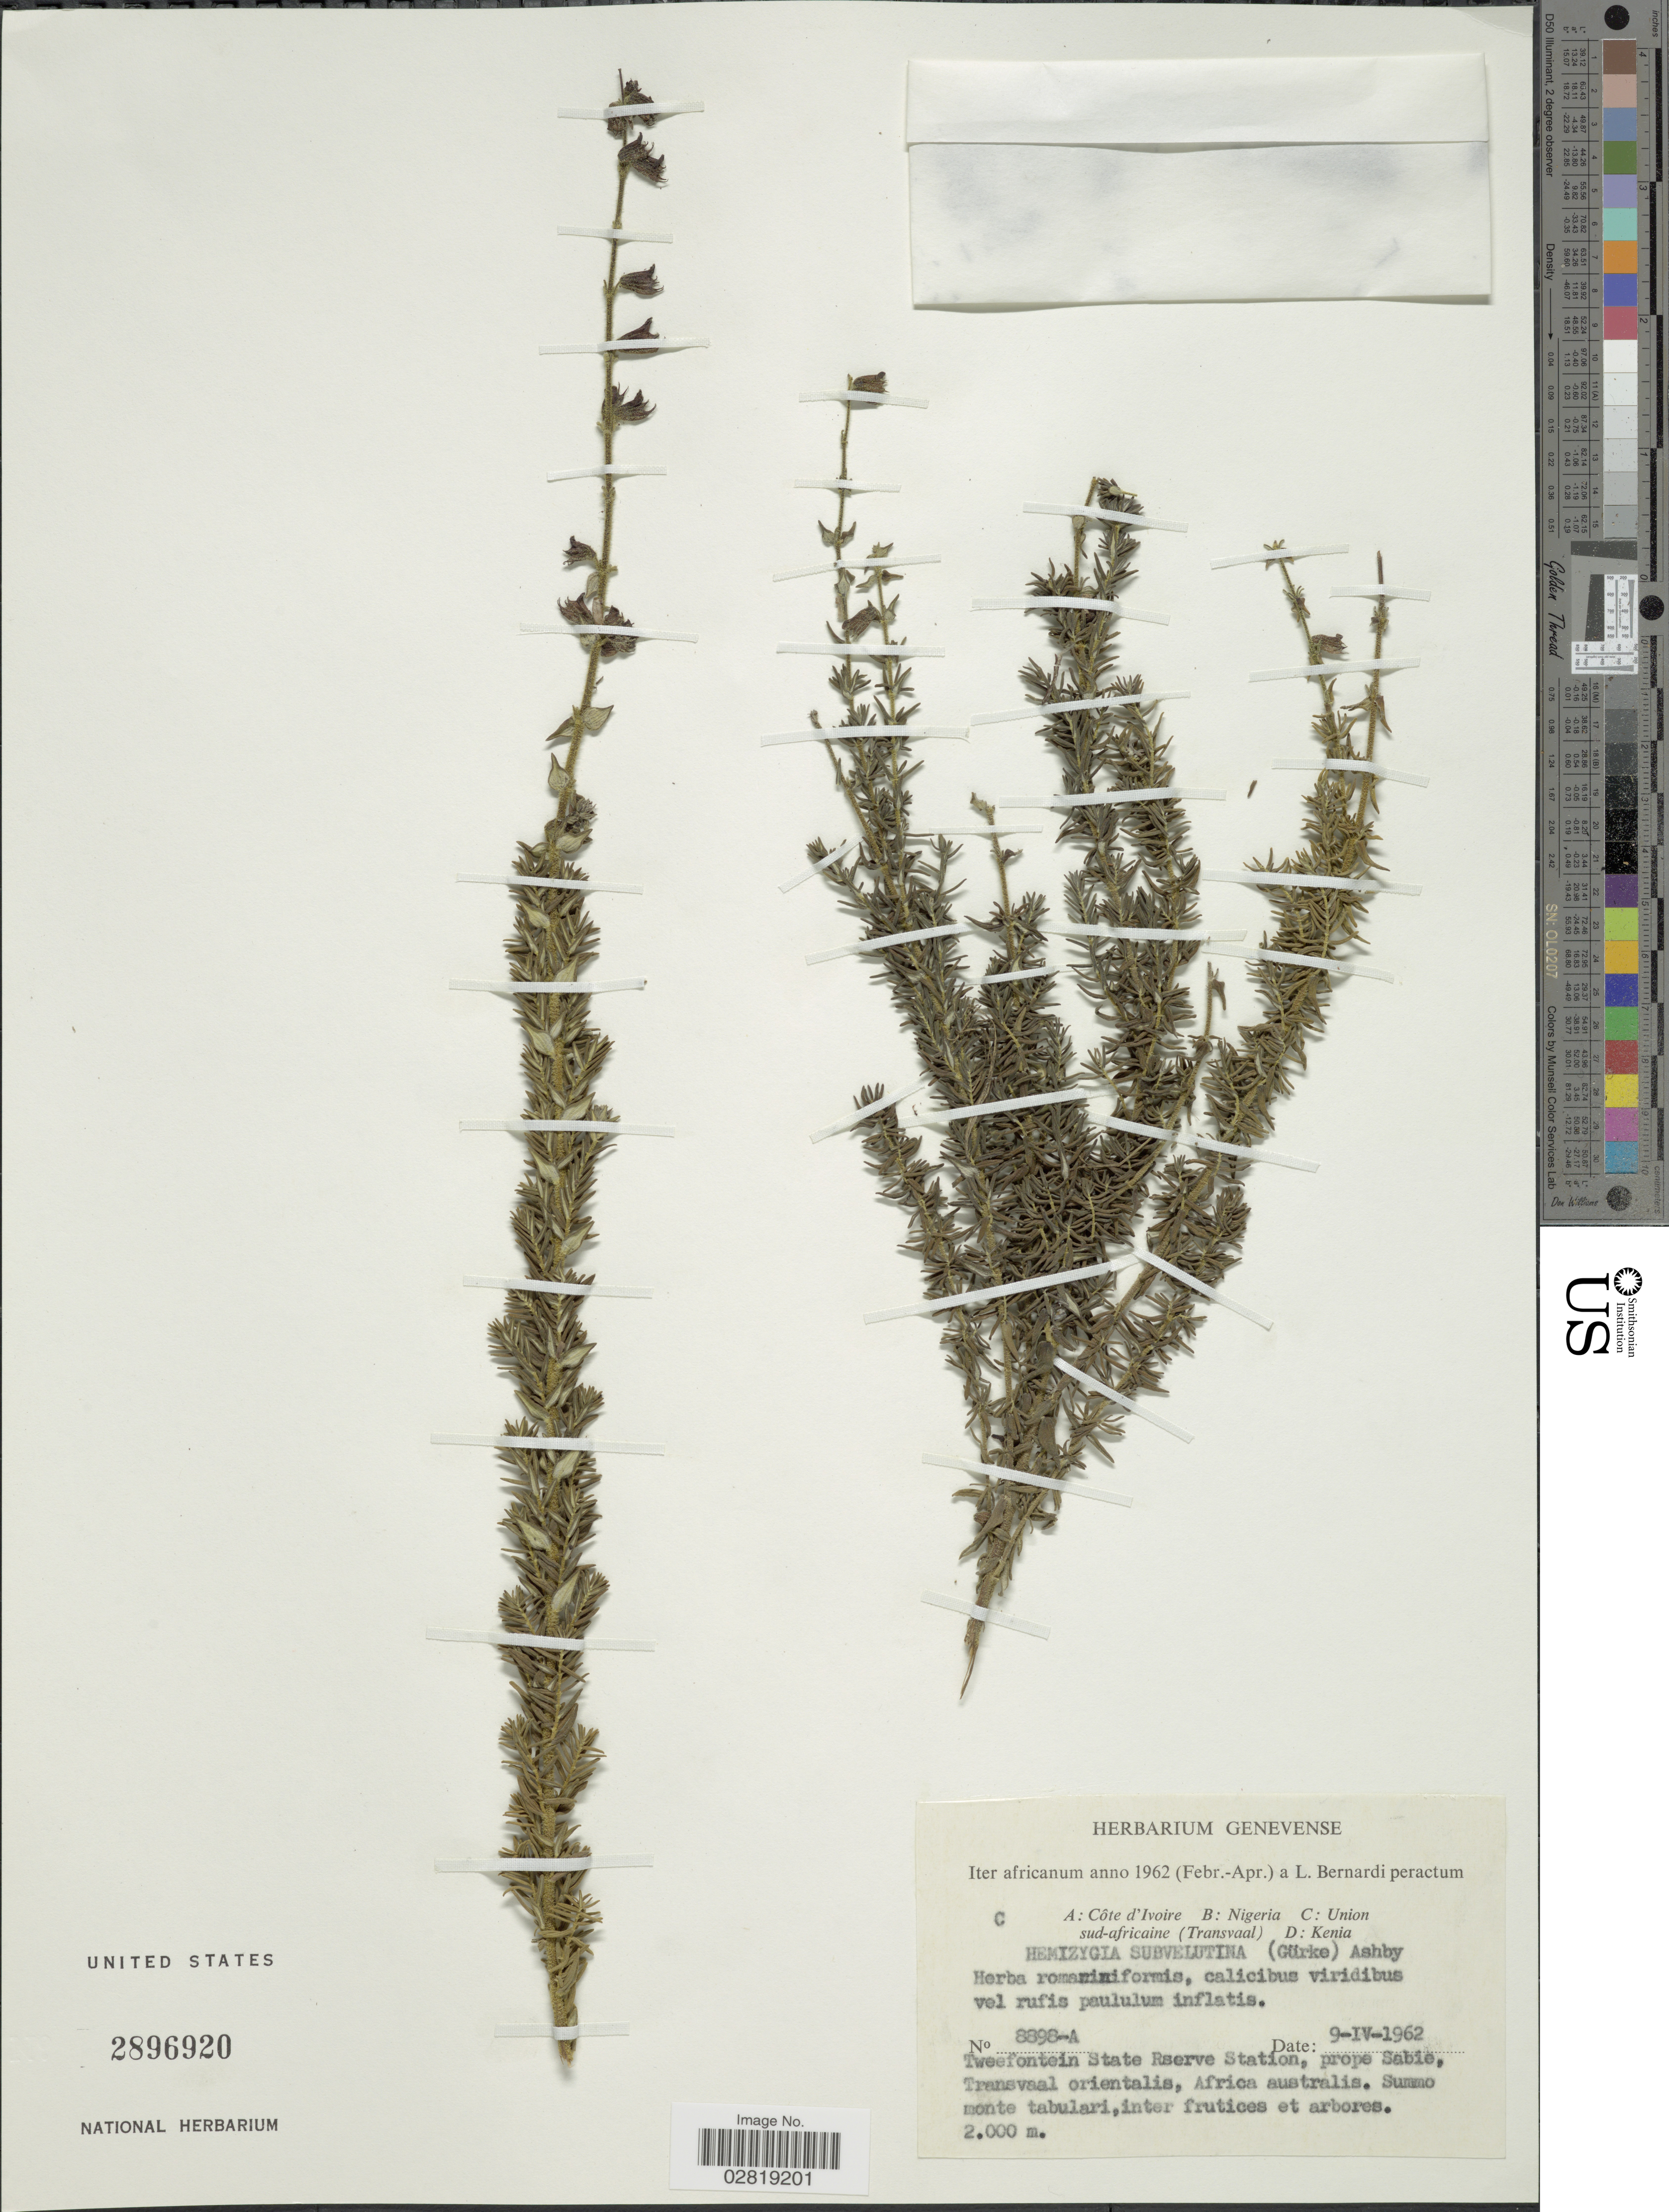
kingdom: Plantae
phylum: Tracheophyta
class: Magnoliopsida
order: Lamiales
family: Lamiaceae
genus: Hemizygia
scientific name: Hemizygia subvelutina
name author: (Gürke) Ashby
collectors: L. Bernardi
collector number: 8898-A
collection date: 1962-04-09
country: South Africa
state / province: Mpumalanga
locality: Iter africanum. Union. Tweefontein State Reserve Station, prope Sabie, Transvaal orientalis, Africa australis.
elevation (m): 2000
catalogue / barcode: US 2896920